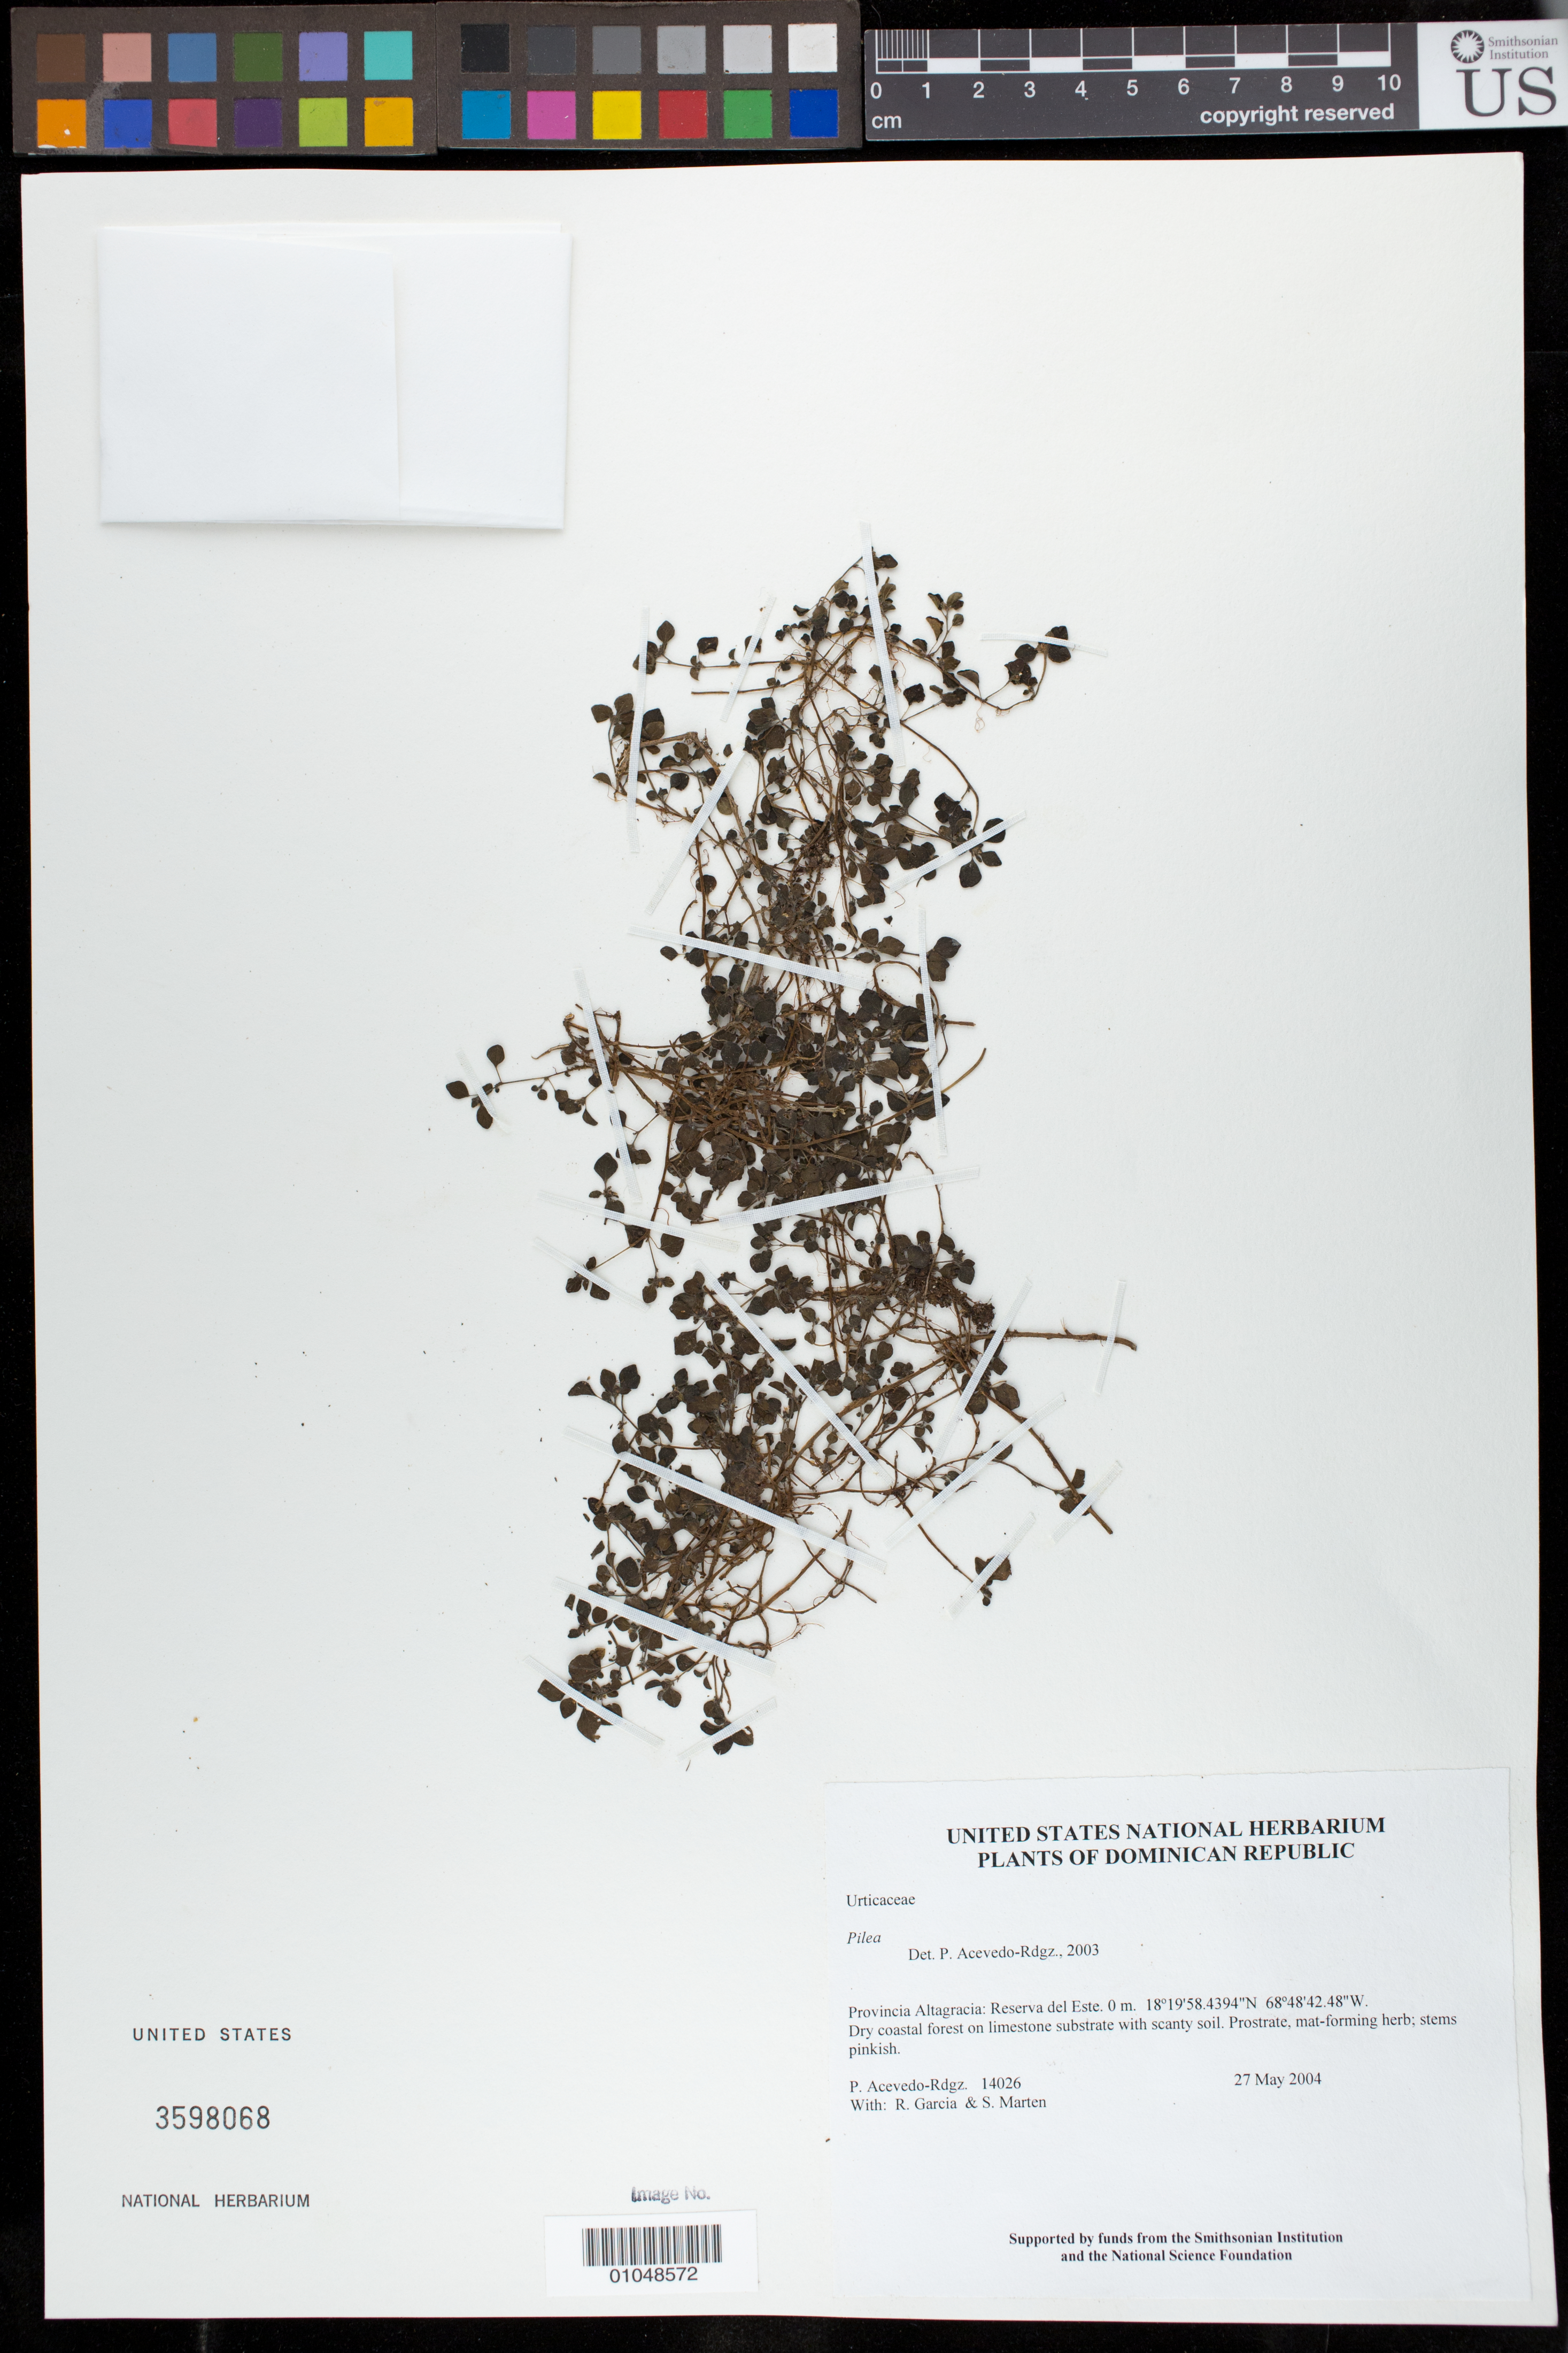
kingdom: Plantae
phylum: Tracheophyta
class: Magnoliopsida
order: Rosales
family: Urticaceae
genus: Pilea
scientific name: Pilea sp.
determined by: Acevedo-Rodríguez, P., (BOT), Smithsonian Institution - National Museum of Natural History (UNITED STATES)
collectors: P. Acevedo-Rodr., R. G. García & S. Marten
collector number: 14026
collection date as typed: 27 May 2004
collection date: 2004-05-27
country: Dominican Republic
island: Hispaniola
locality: Provincia Altagracia: Reserva del Este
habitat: Dry coastal forest on limestone substrate with scanty soil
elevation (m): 0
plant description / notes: US, MO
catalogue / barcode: US 3598068